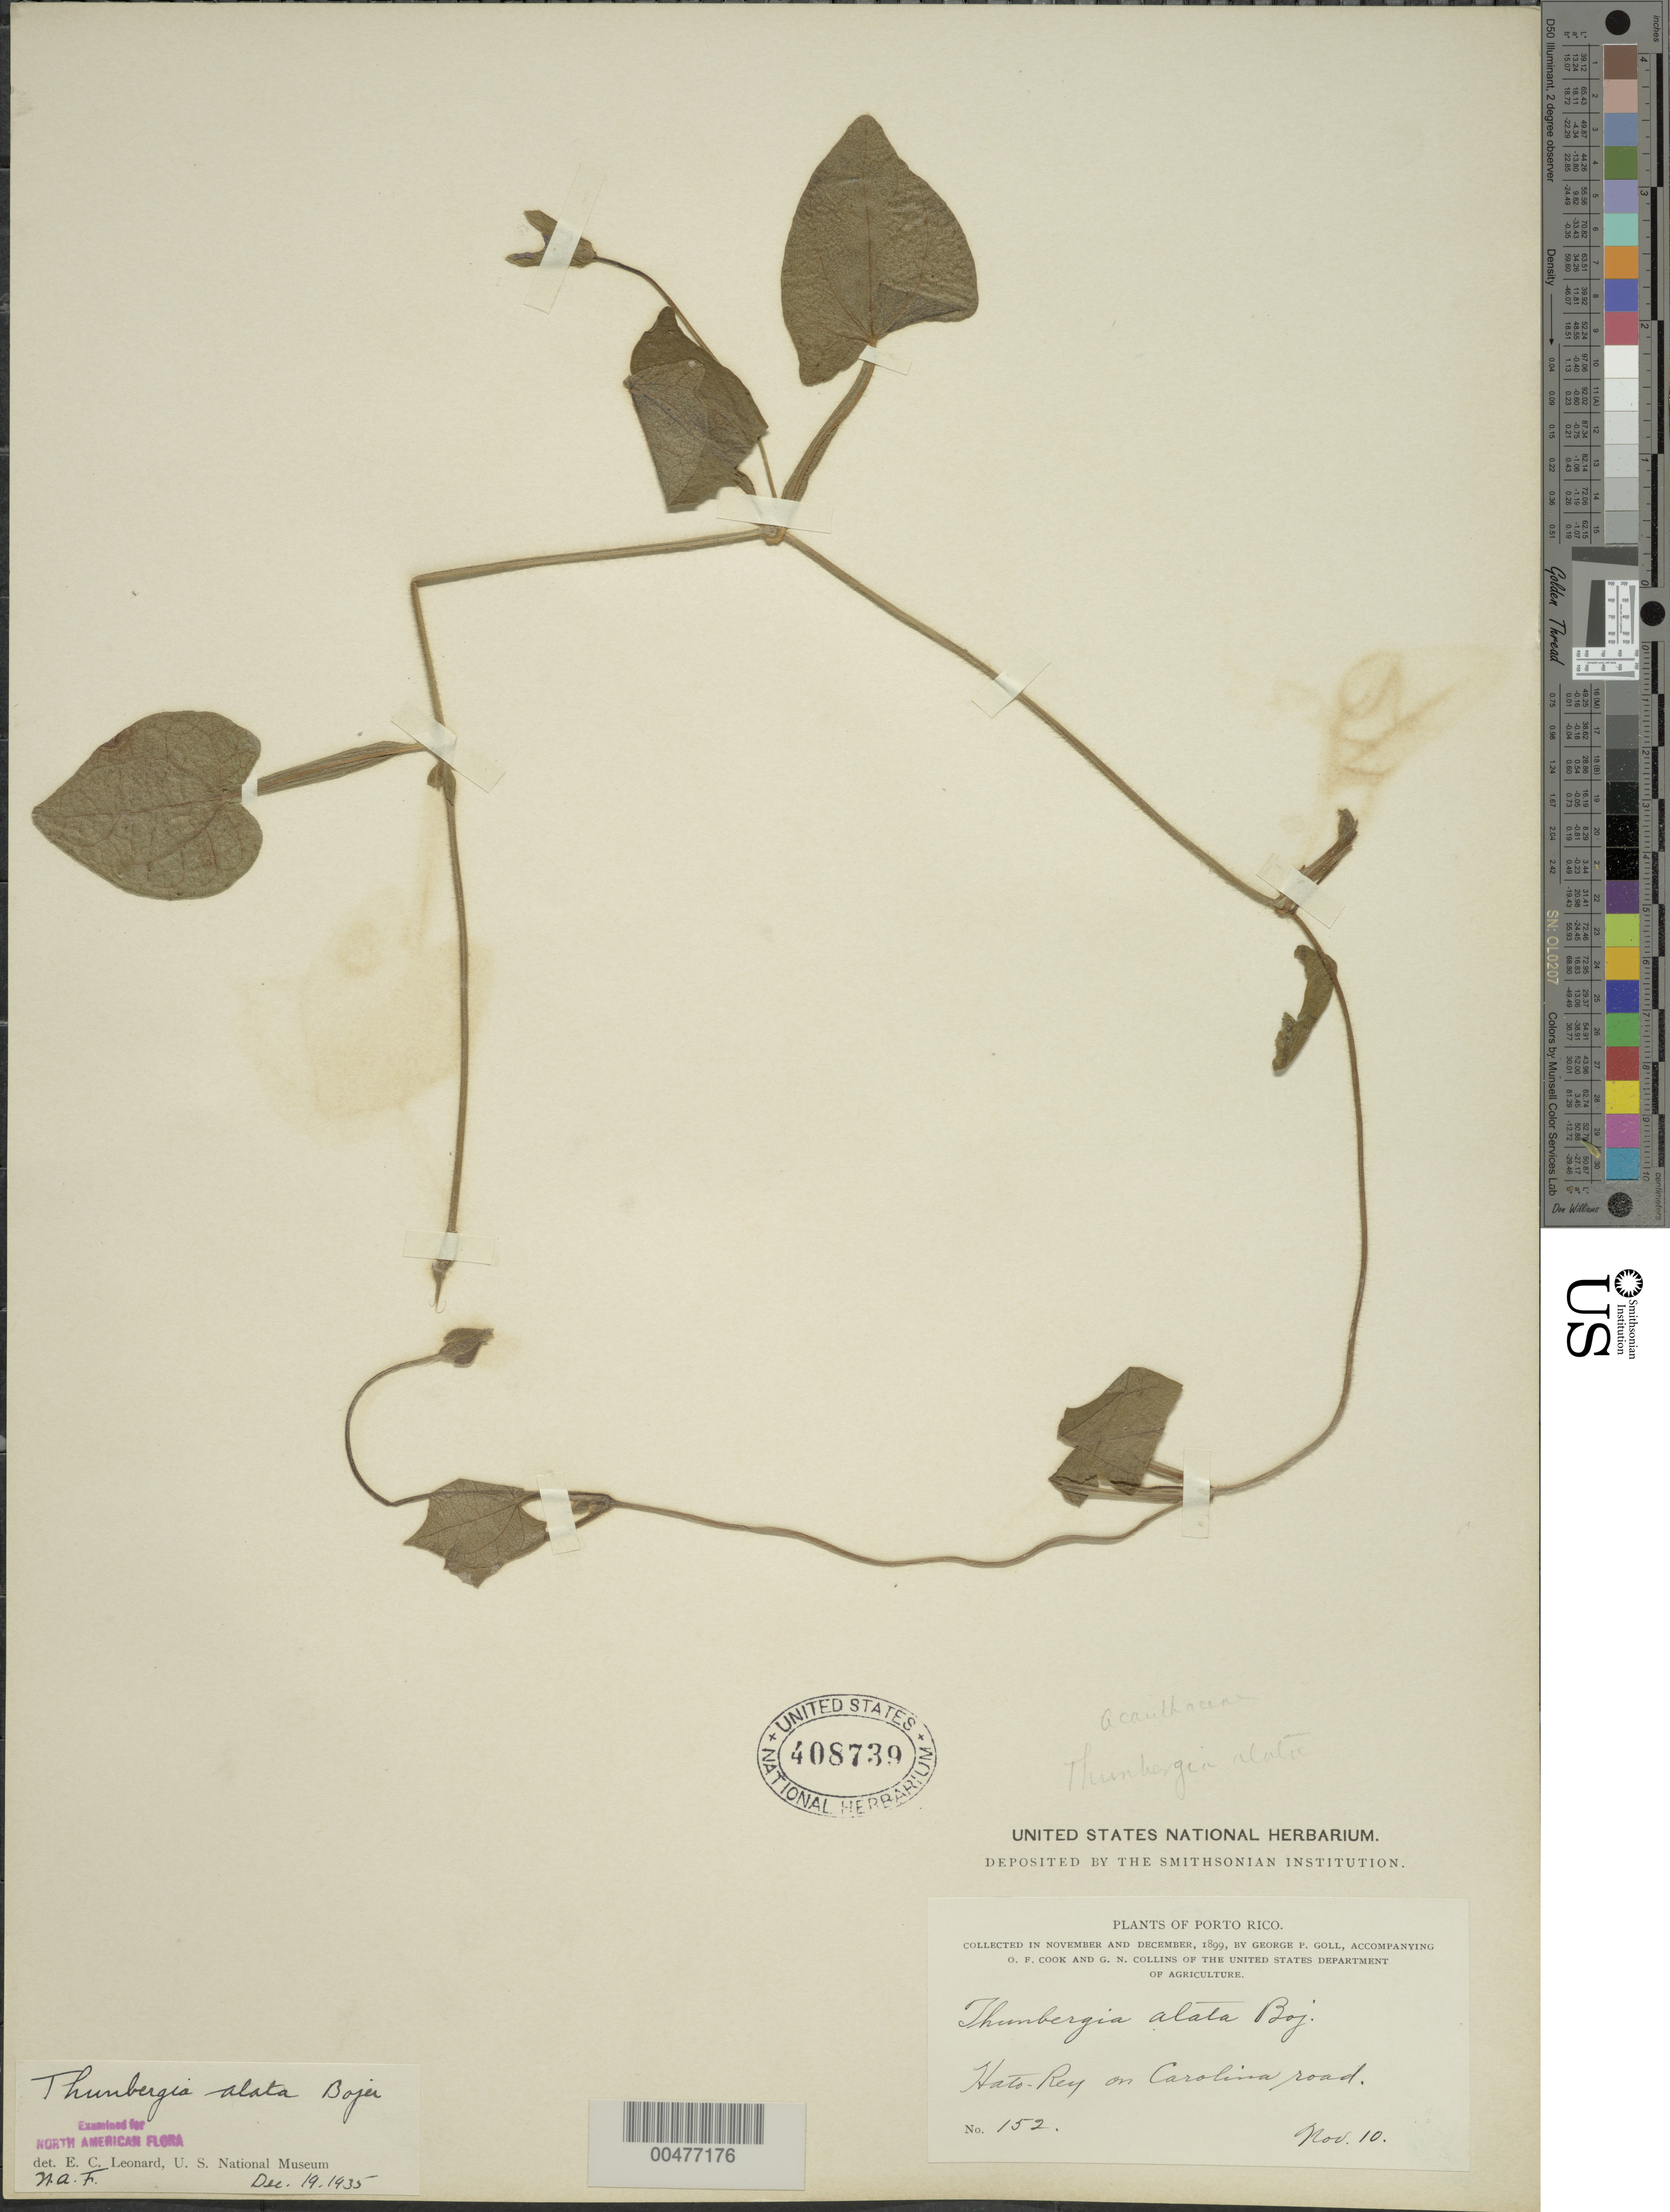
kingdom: Plantae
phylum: Tracheophyta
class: Magnoliopsida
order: Lamiales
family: Acanthaceae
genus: Thunbergia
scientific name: Thunbergia alata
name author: Bojer ex Sims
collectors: G. Goll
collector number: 152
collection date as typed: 10 Nov 1899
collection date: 1899-11-10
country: Puerto Rico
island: Greater Antilles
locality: Hato-Rey on Carolina Road.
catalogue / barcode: US 408739